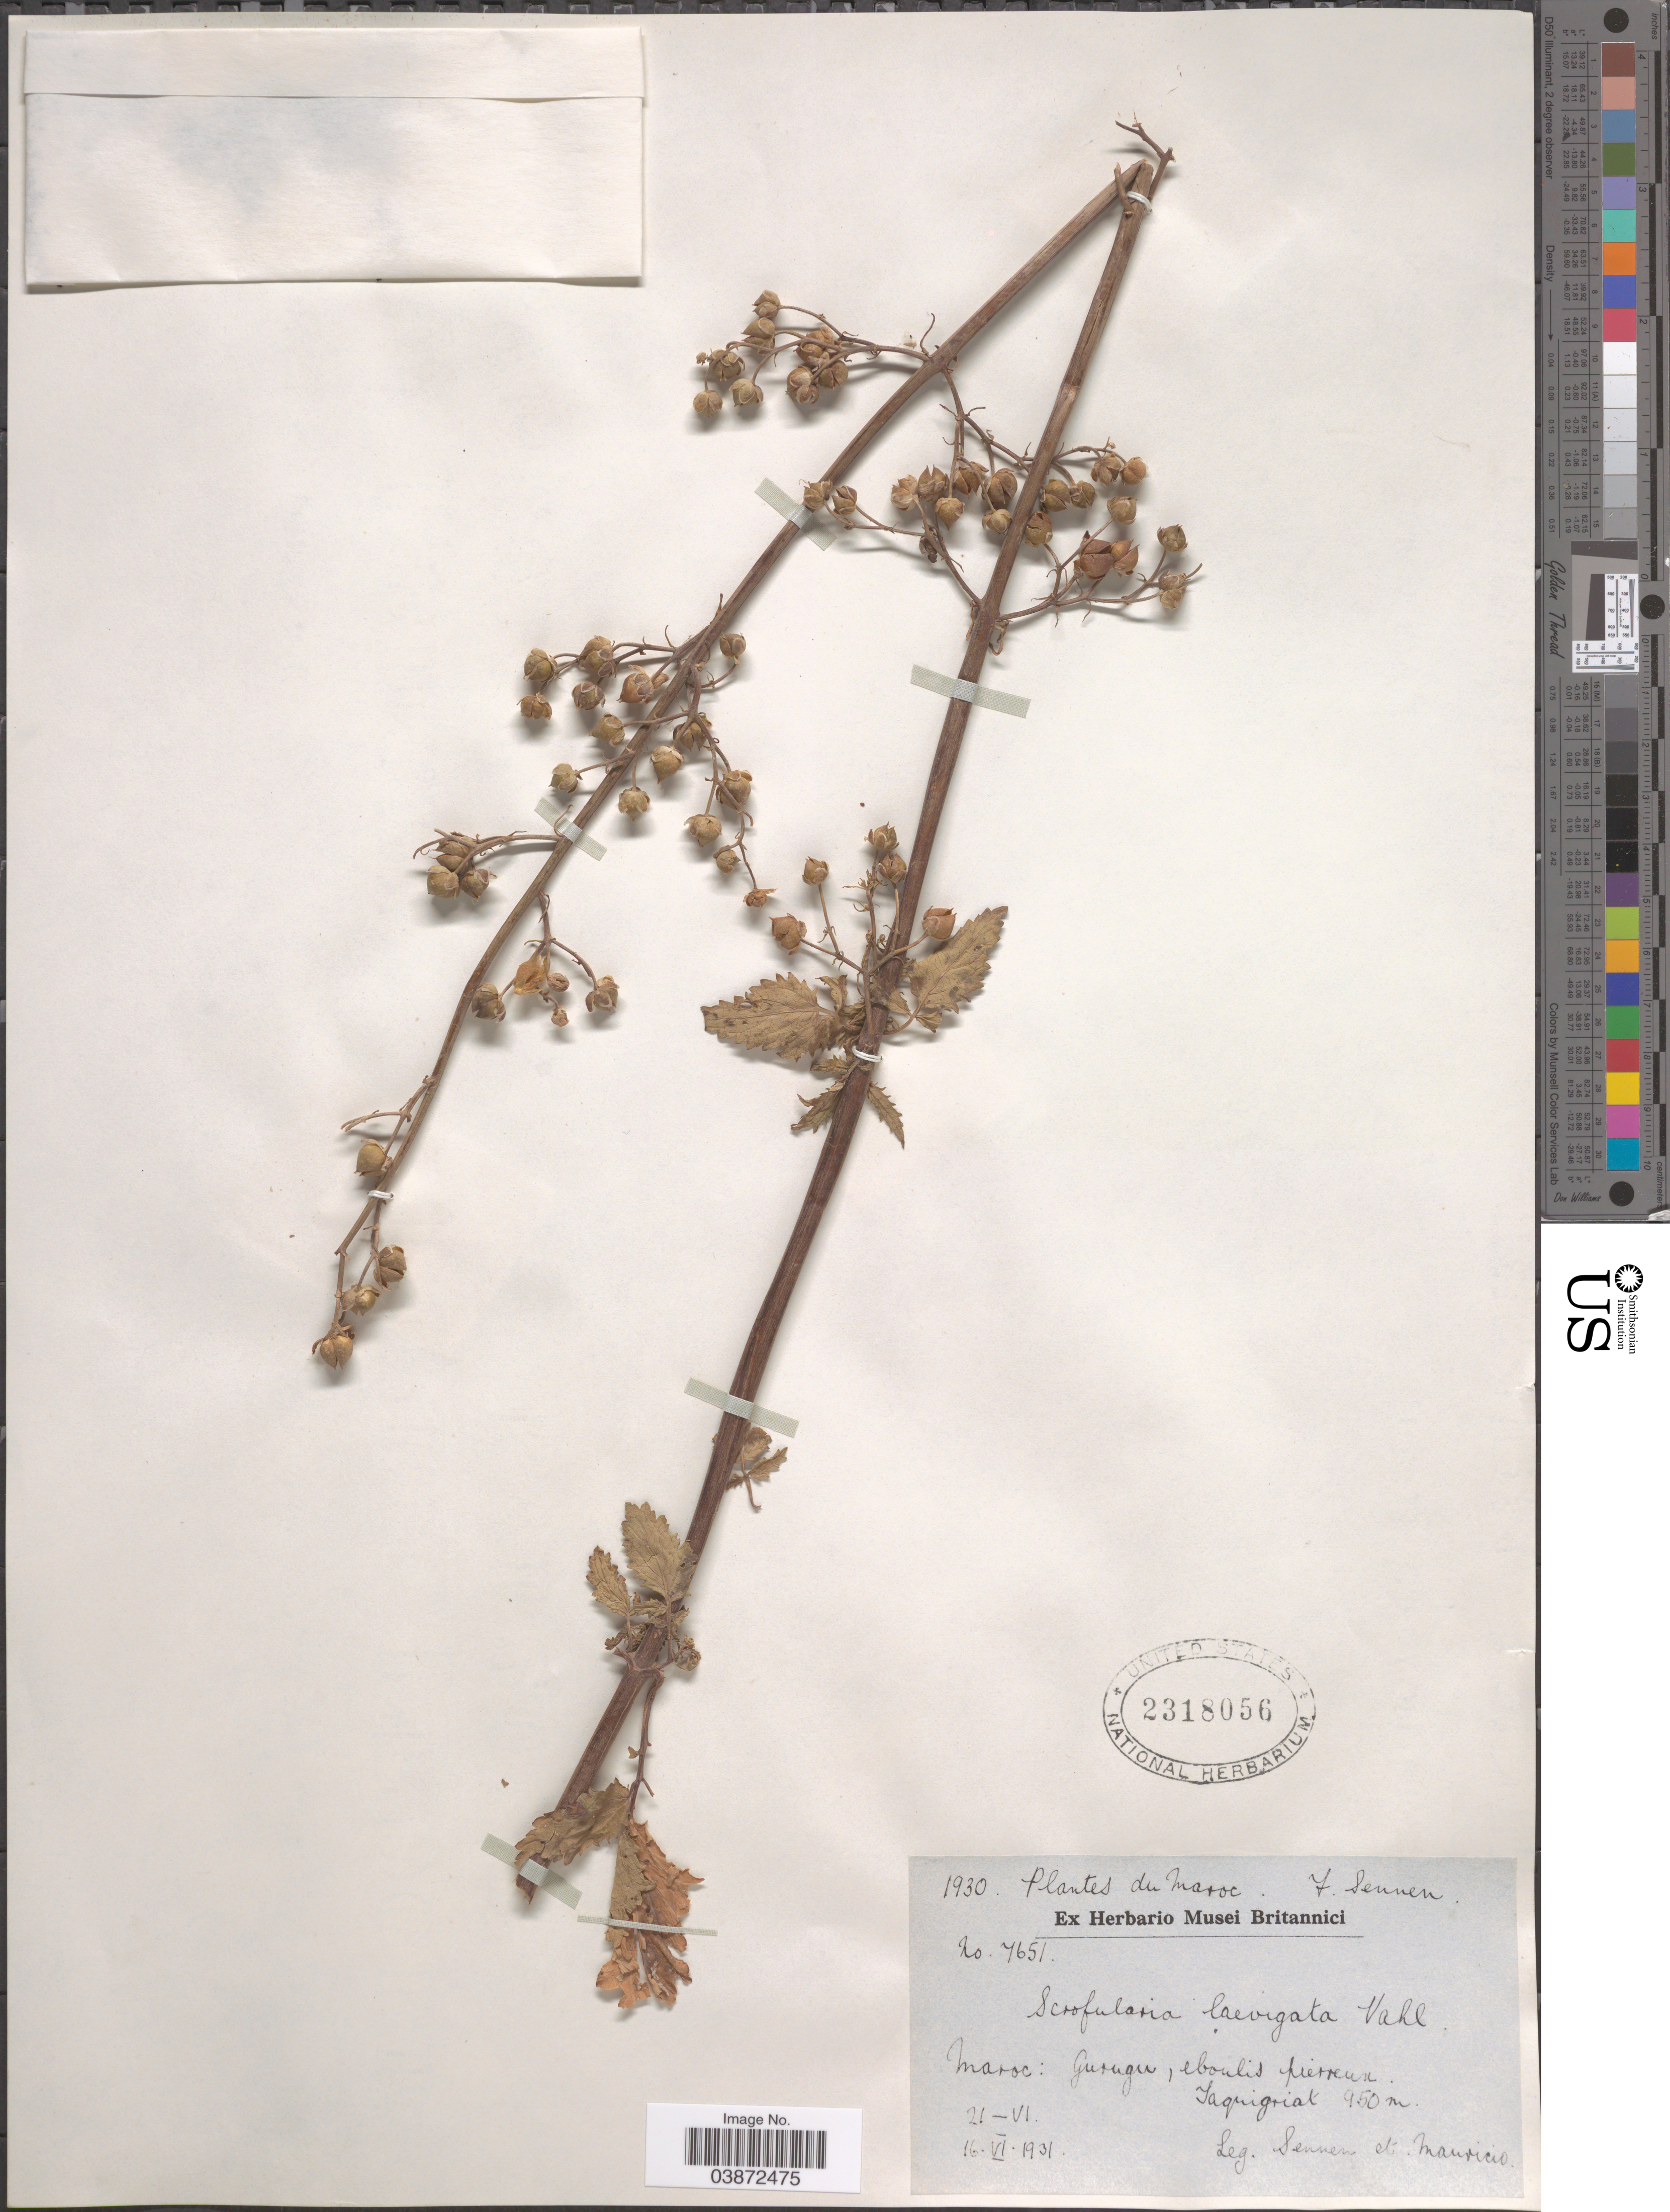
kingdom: Plantae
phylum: Tracheophyta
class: Magnoliopsida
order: Lamiales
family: Scrophulariaceae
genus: Scrophularia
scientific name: Scrophularia laevigata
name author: Vahl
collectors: E. Sennen & Mauricio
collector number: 7651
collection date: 1931-06-16/1931-06-21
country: Morocco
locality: Maroc: Gurugu, aboulis pierreux. Taquigriat.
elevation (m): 950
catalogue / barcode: US 2318056